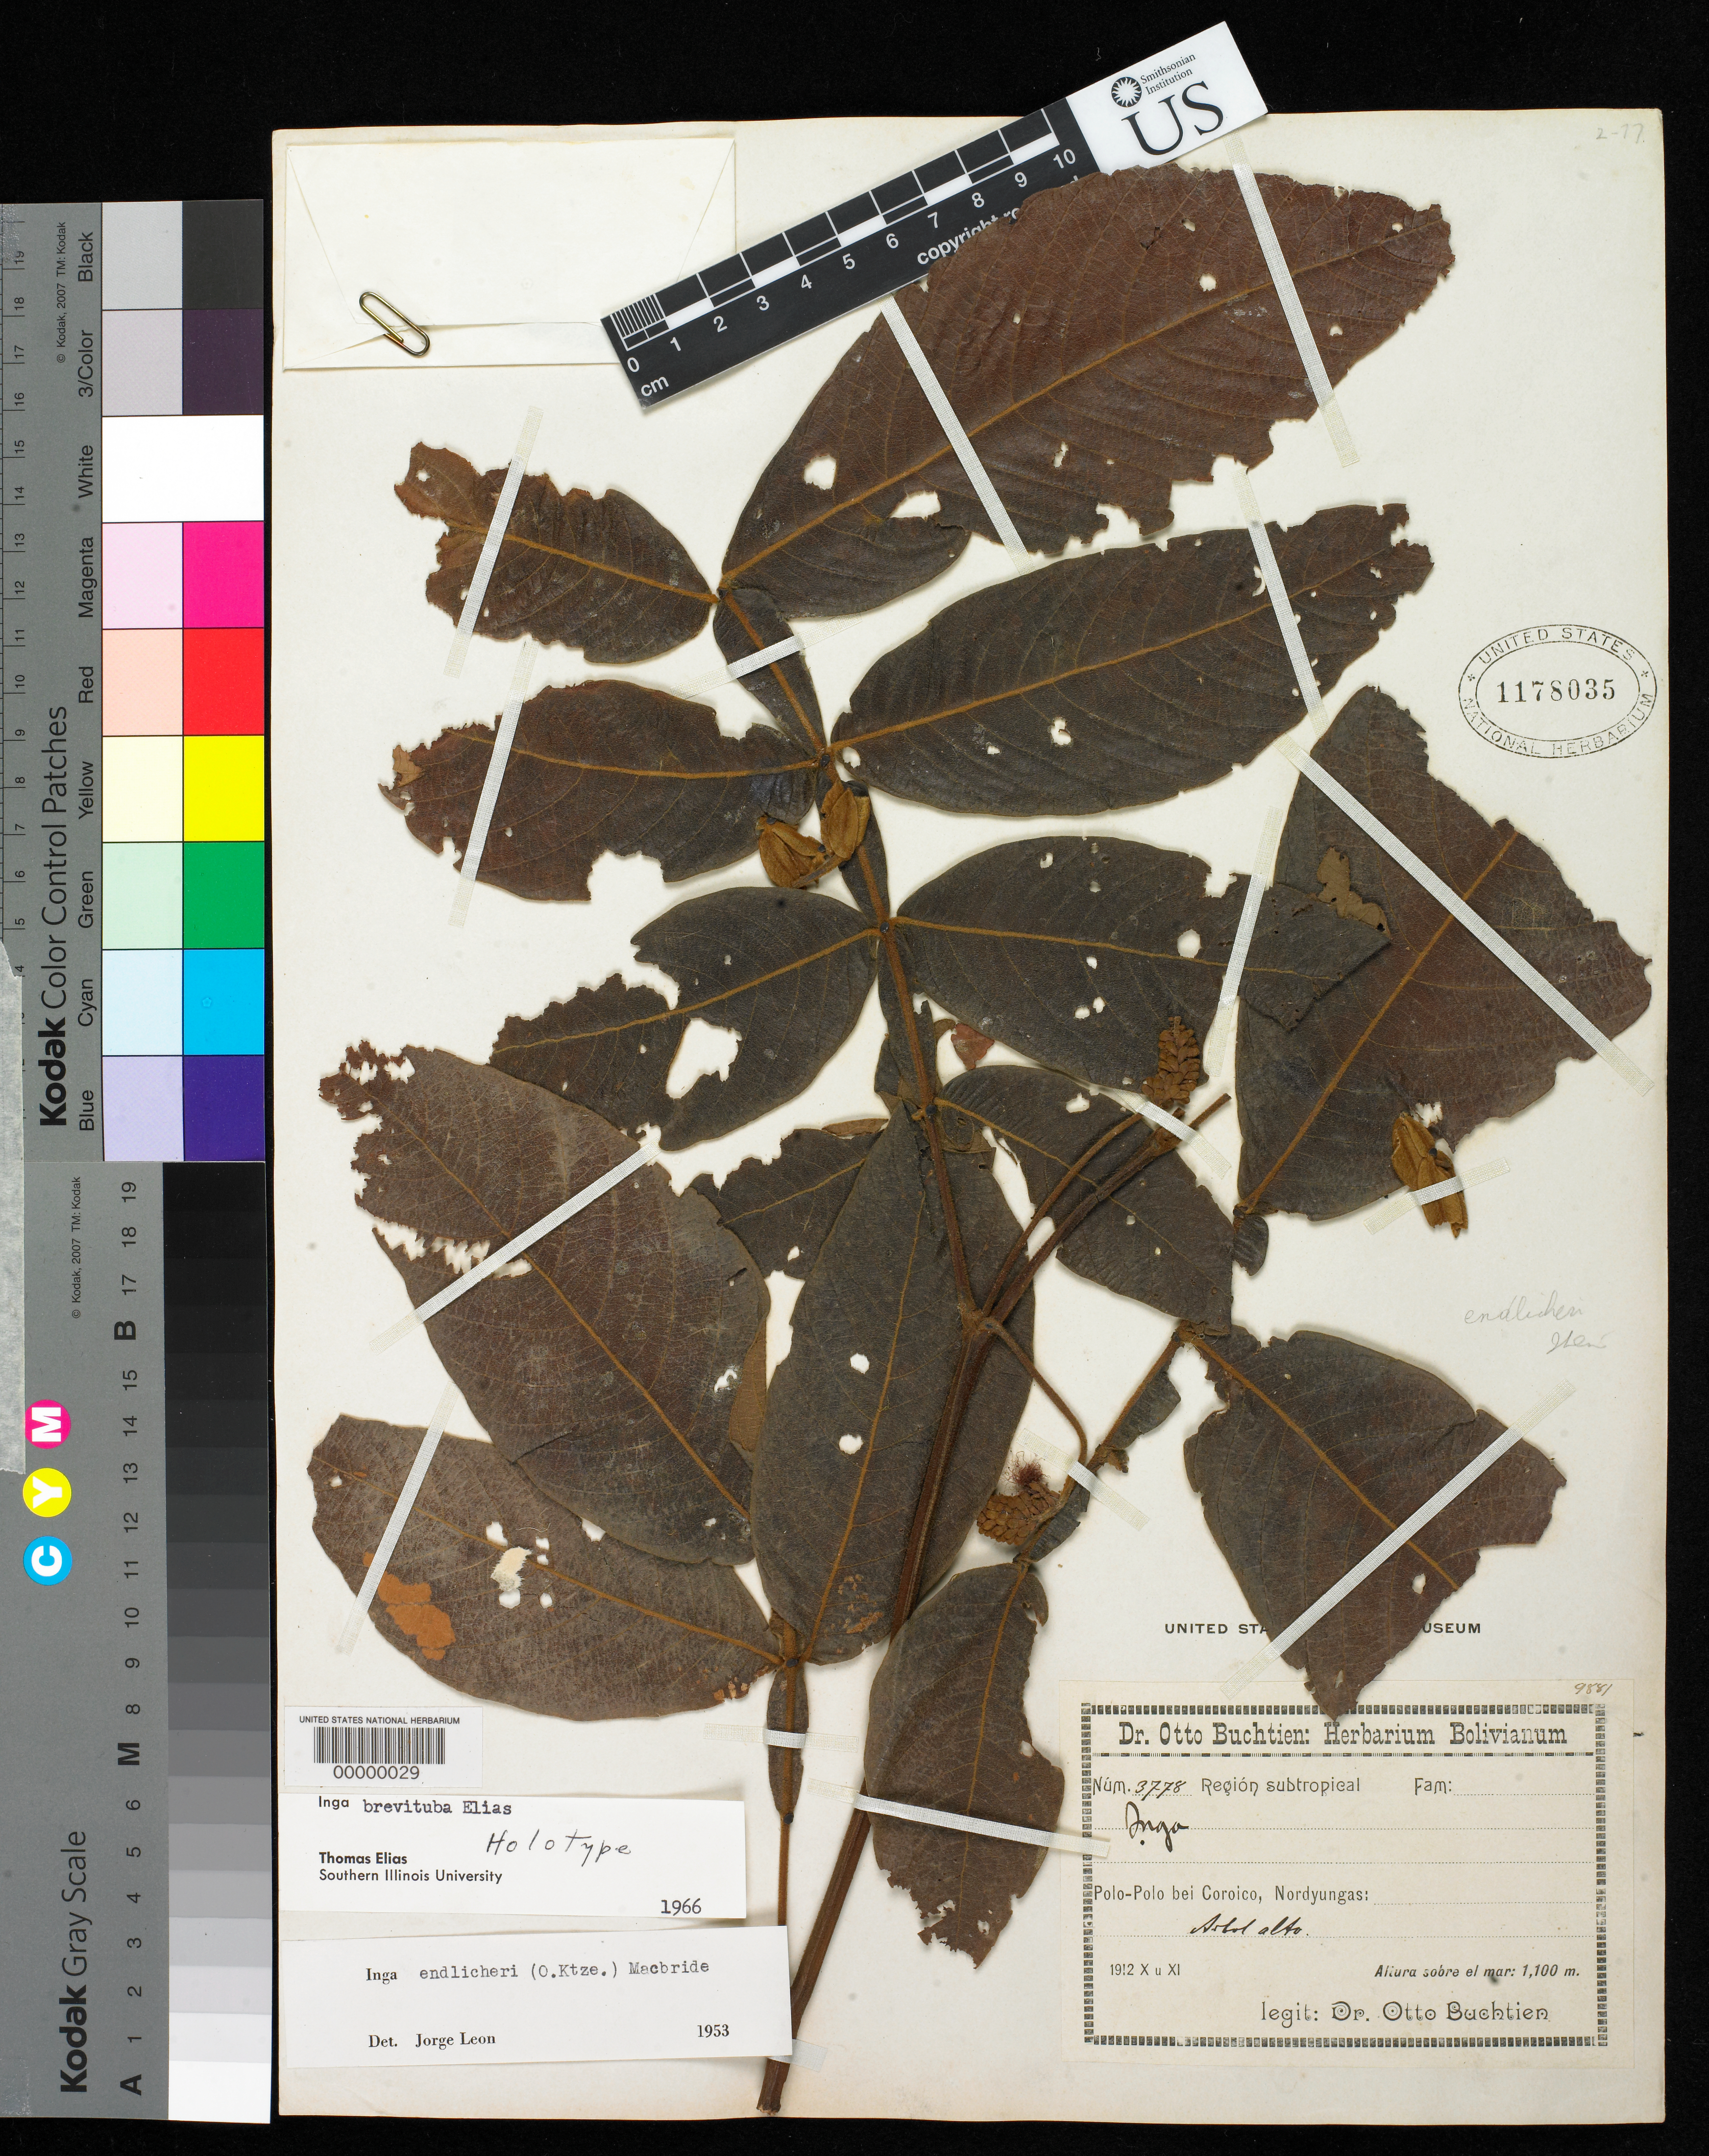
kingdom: Plantae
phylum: Tracheophyta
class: Magnoliopsida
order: Fabales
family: Fabaceae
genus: Inga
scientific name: Inga brevituba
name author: T.S. Elias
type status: Holotype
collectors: O. Buchtien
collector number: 3778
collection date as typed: Oct 1912 to -- Nov 1912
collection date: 1912-10/1912-11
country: Bolivia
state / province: La Paz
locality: Nord Yungas, near Coroico.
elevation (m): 1100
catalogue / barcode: US 1178035